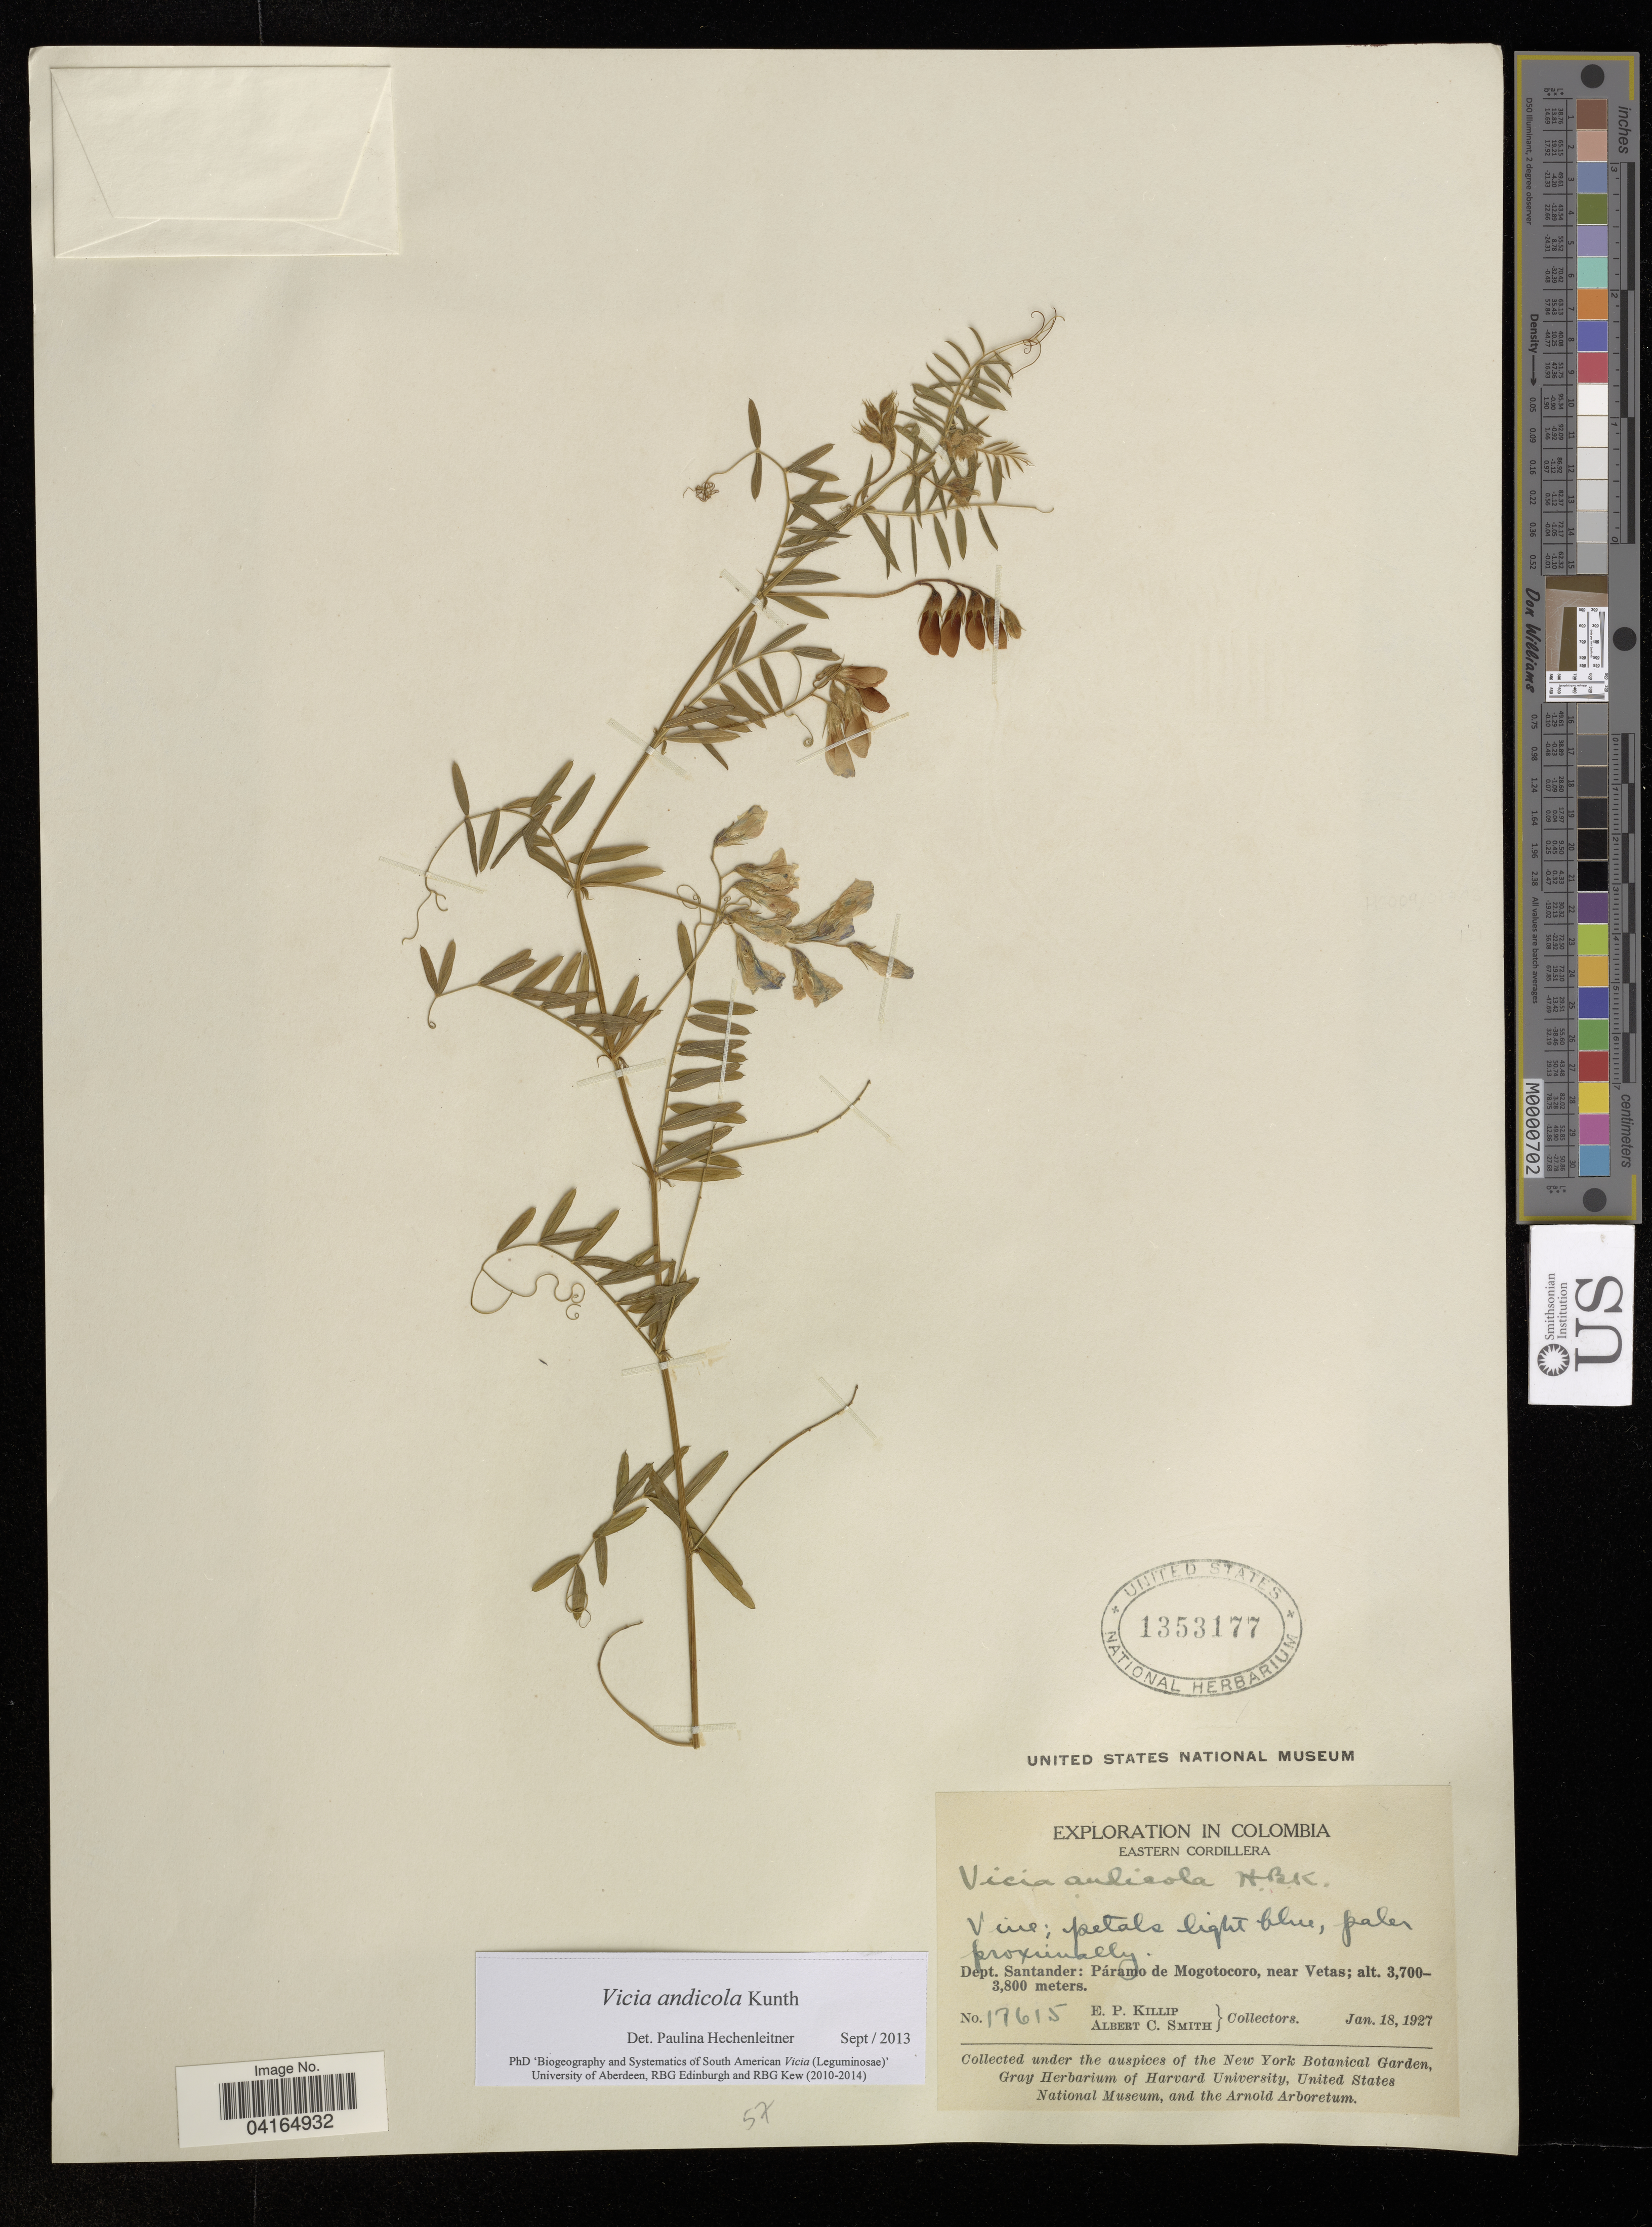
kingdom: Plantae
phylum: Tracheophyta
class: Magnoliopsida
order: Fabales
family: Fabaceae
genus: Vicia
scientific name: Vicia andicola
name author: Kunth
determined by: Hechenleitner, Paulina, RBG Edinburgh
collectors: E. P. Killip & A. C. Smith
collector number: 17615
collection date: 1927-01-18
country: Colombia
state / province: Santander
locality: Eastern Cordillera. Dept. Santander: Páramo de Mogotocoro, near Vetas.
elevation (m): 3700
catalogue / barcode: US 1353177